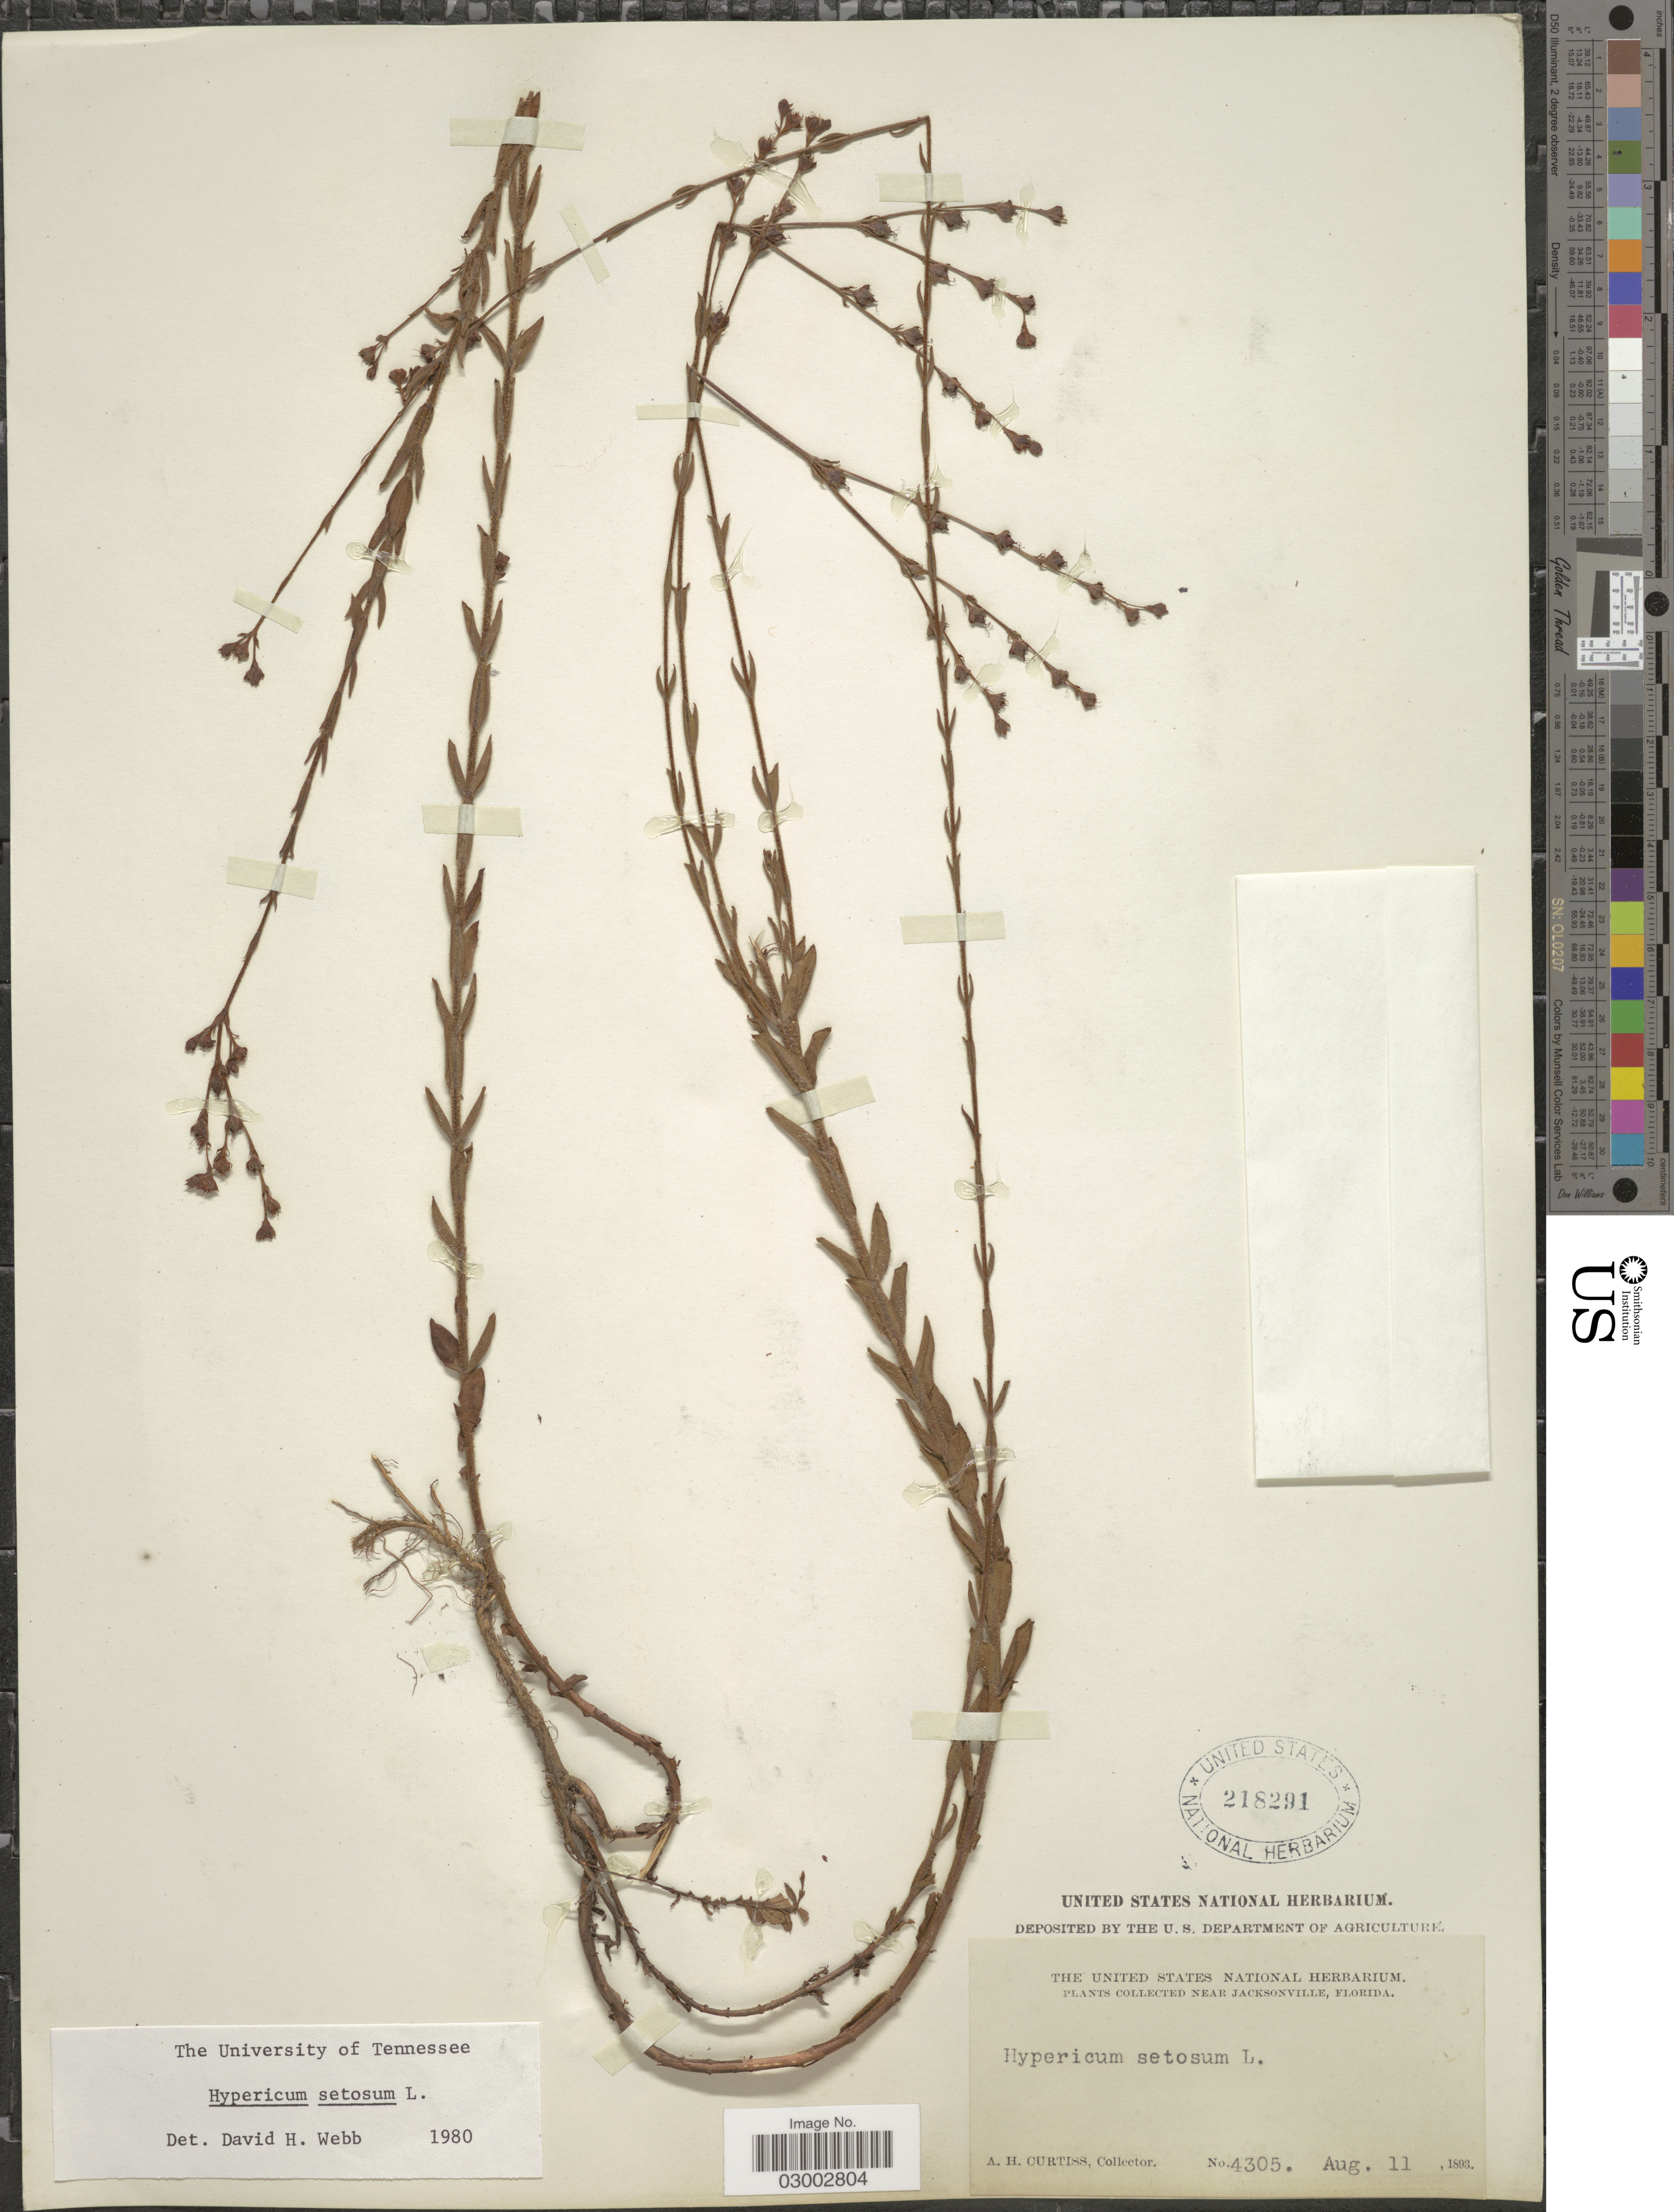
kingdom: Plantae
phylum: Tracheophyta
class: Magnoliopsida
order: Malpighiales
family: Hypericaceae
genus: Hypericum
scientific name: Hypericum setosum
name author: L.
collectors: A. H. Curtiss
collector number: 4305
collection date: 1893-08-11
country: United States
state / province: Florida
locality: Near Jacksonville.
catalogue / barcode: US 218291